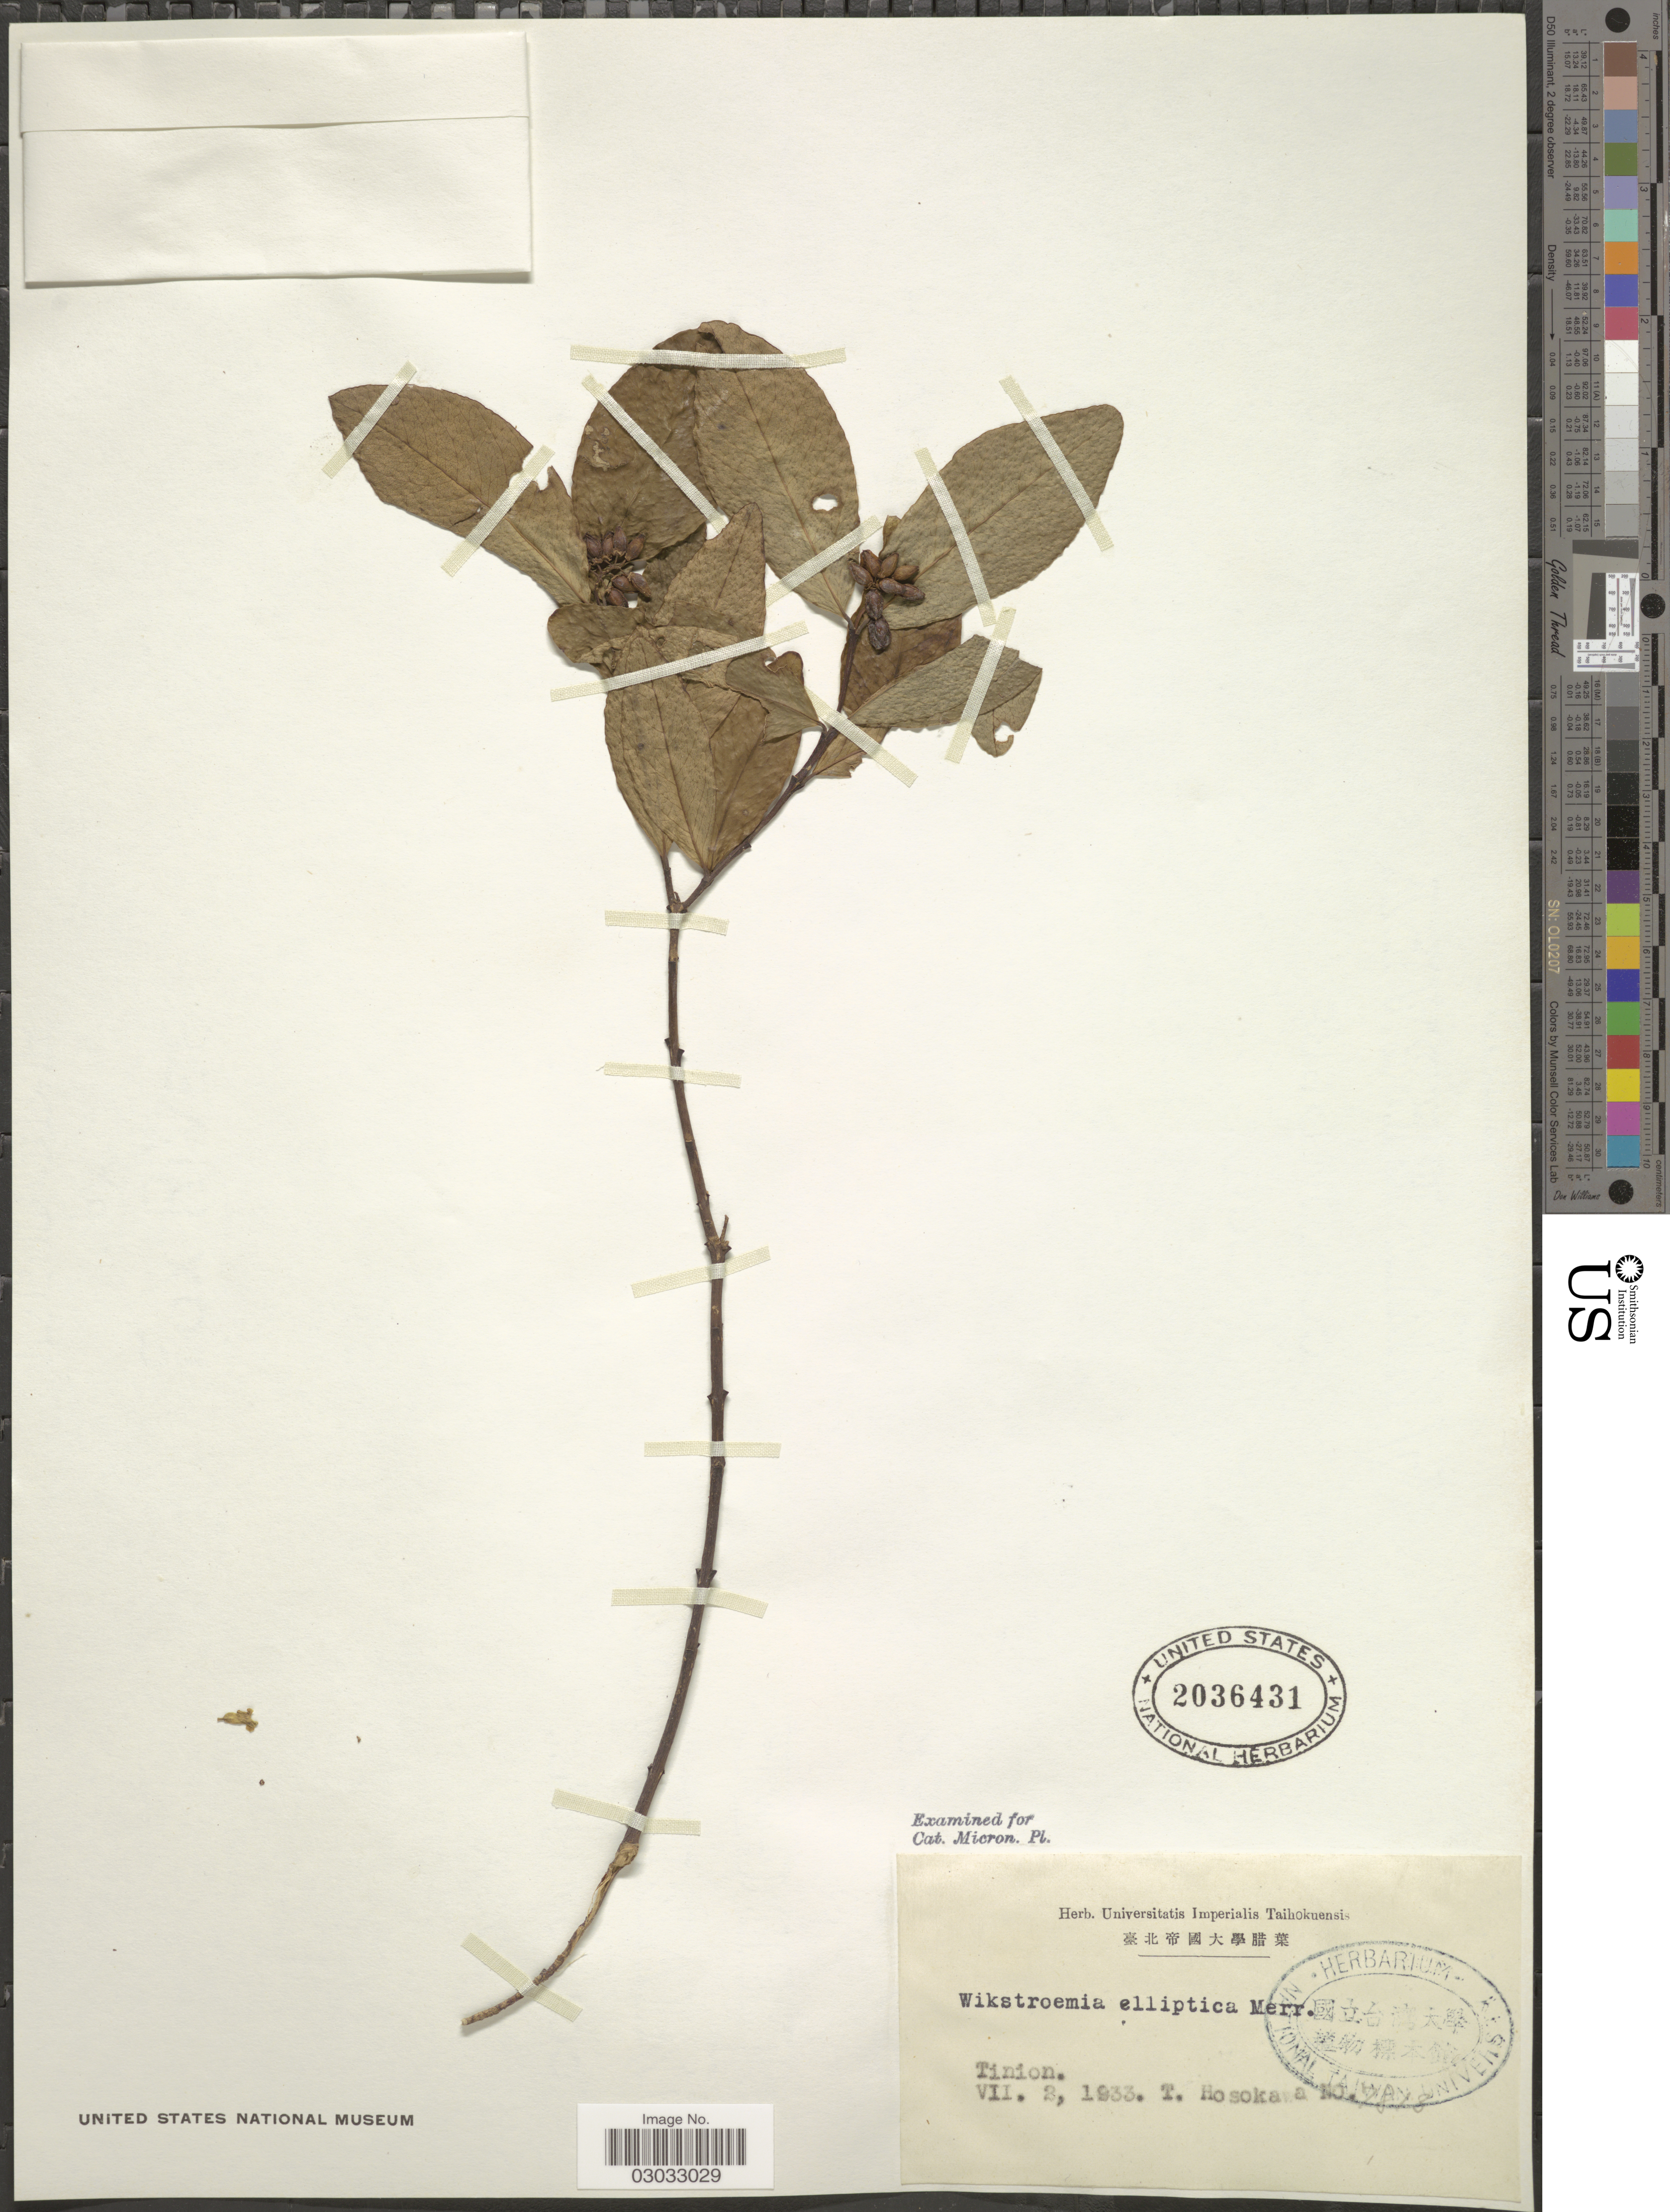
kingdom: Plantae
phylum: Tracheophyta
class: Magnoliopsida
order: Malvales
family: Thymelaeaceae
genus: Wikstroemia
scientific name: Wikstroemia elliptica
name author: Merr.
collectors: T. Hosaka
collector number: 7818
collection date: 1933-07-02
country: Northern Mariana Islands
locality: Tinion.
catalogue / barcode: US 2036431